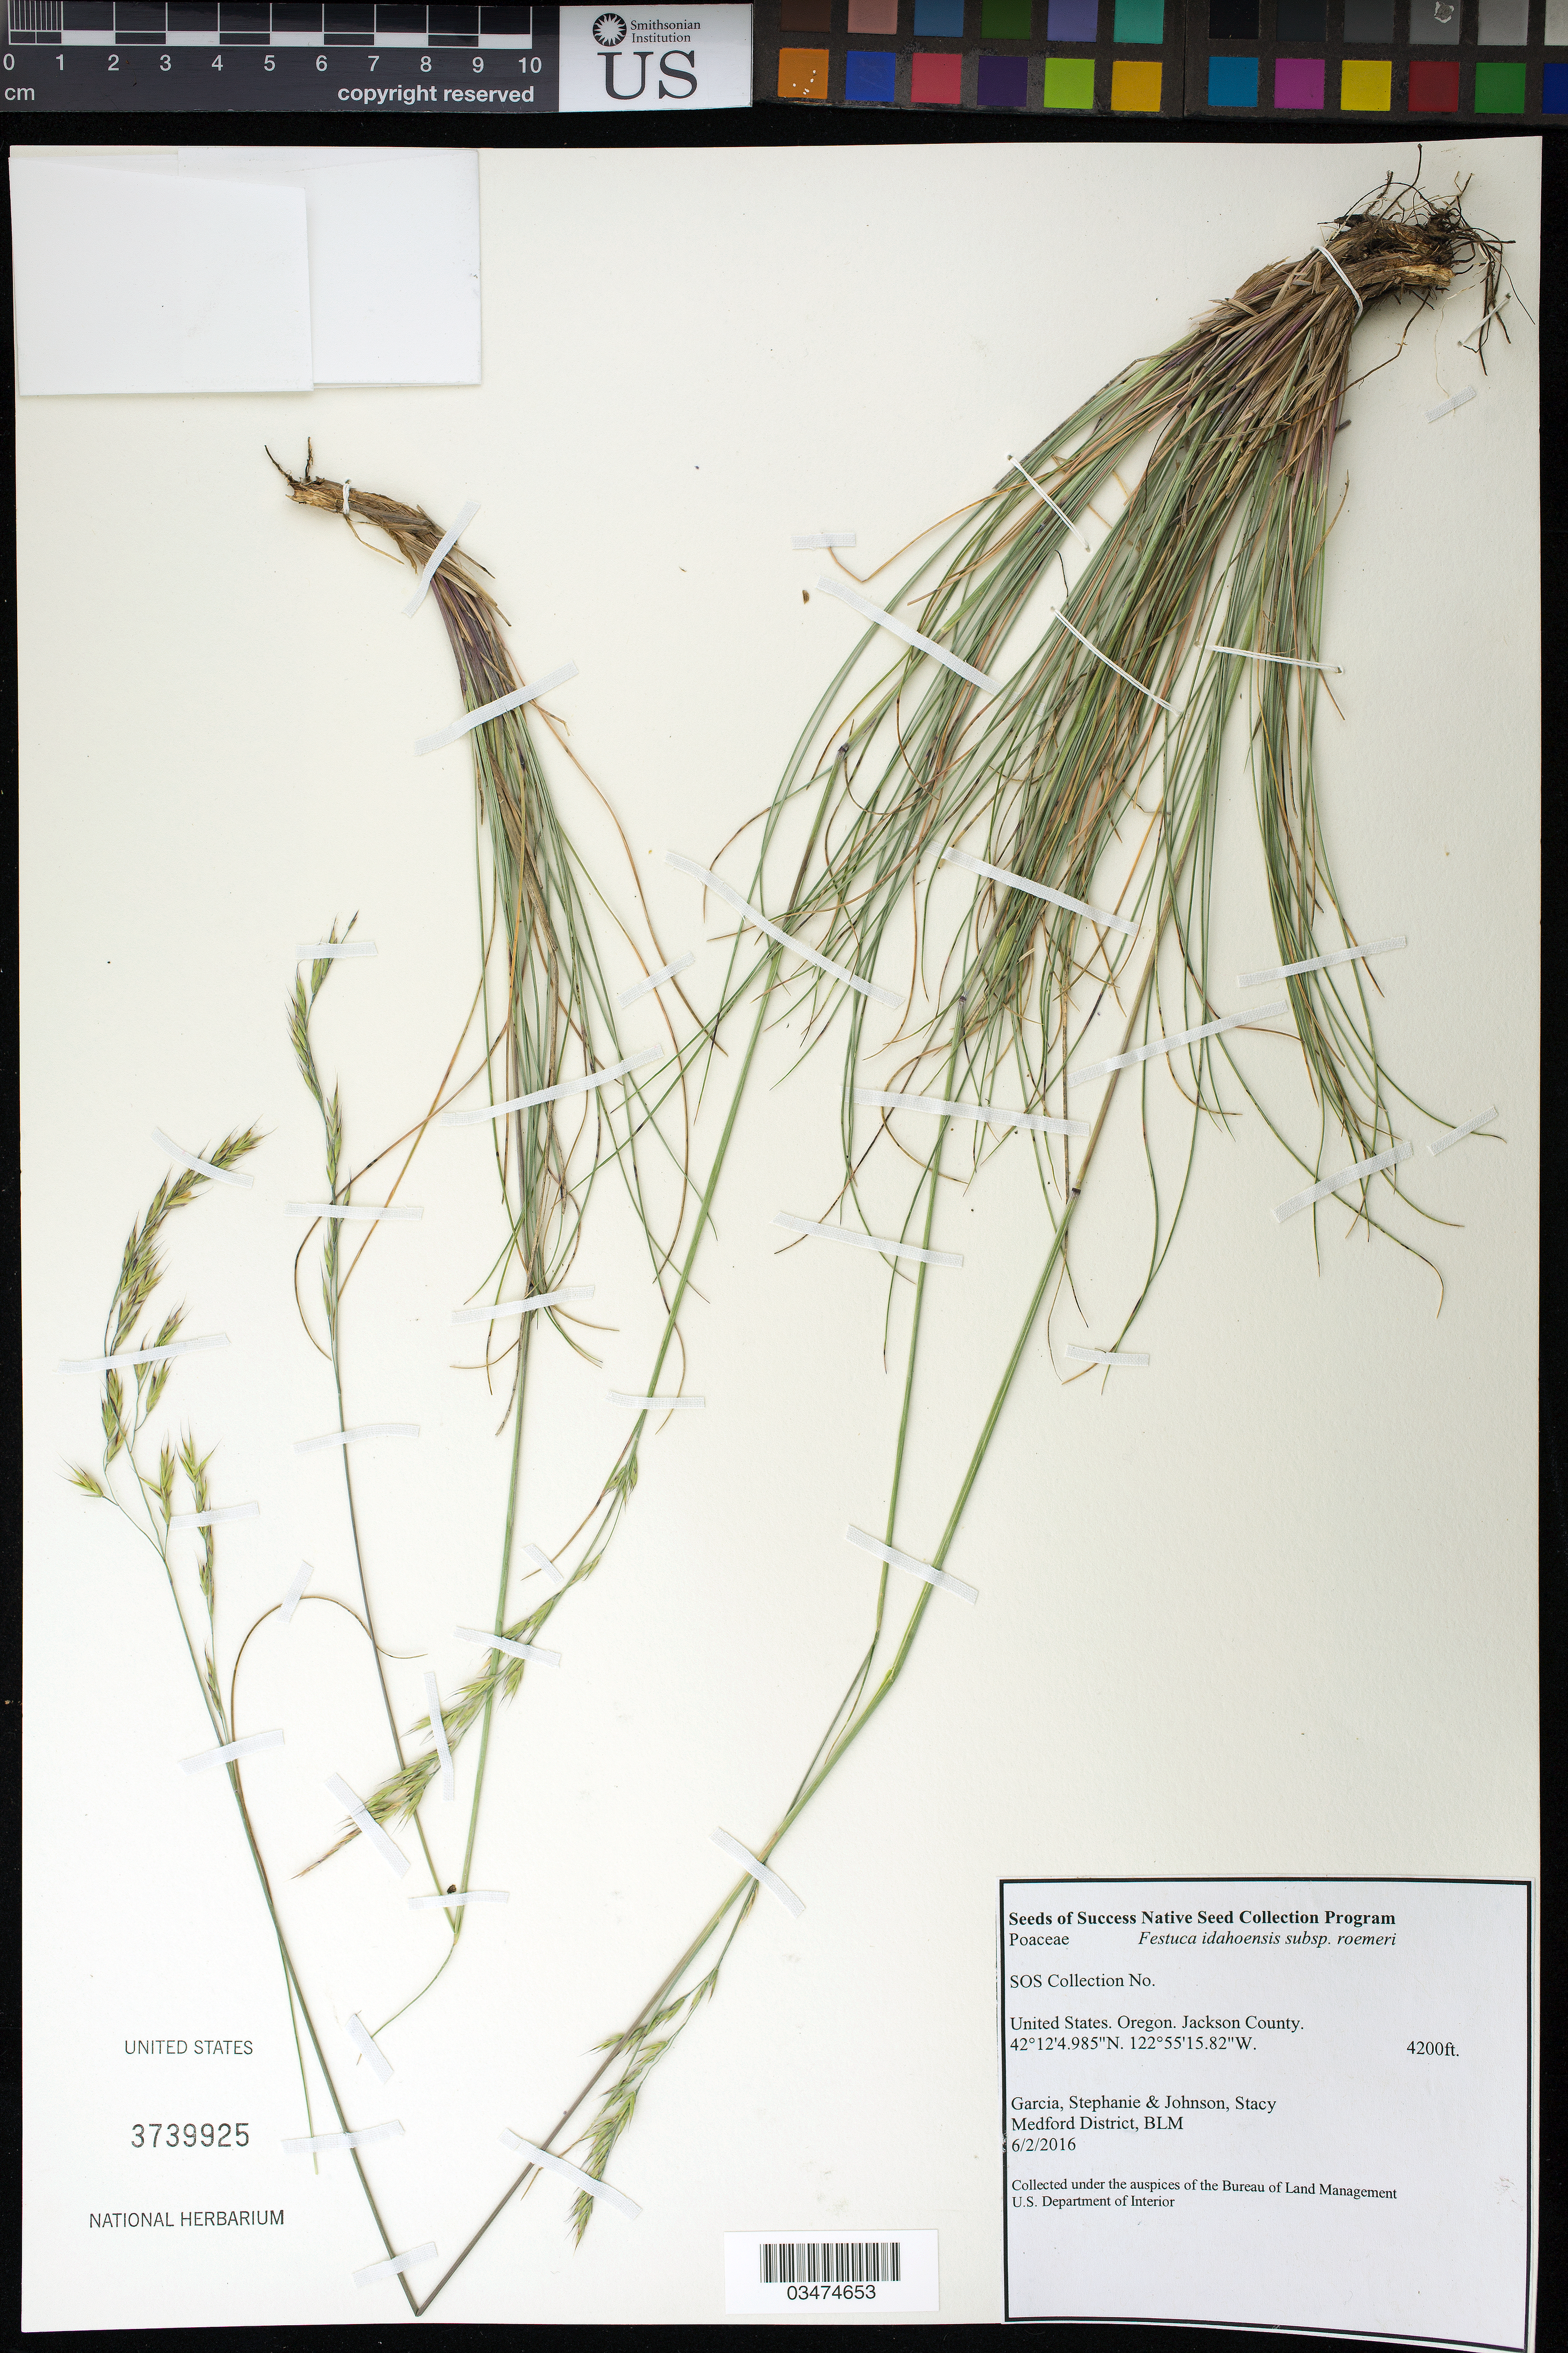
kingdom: Plantae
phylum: Tracheophyta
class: Liliopsida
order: Poales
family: Poaceae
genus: Festuca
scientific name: Festuca idahoensis subsp. roemeri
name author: (Pavlick) S.G. Aiken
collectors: S. Garcia & S. Johnson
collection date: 2016-06-02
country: United States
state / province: Oregon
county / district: Jackson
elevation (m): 1280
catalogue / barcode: US 3739925